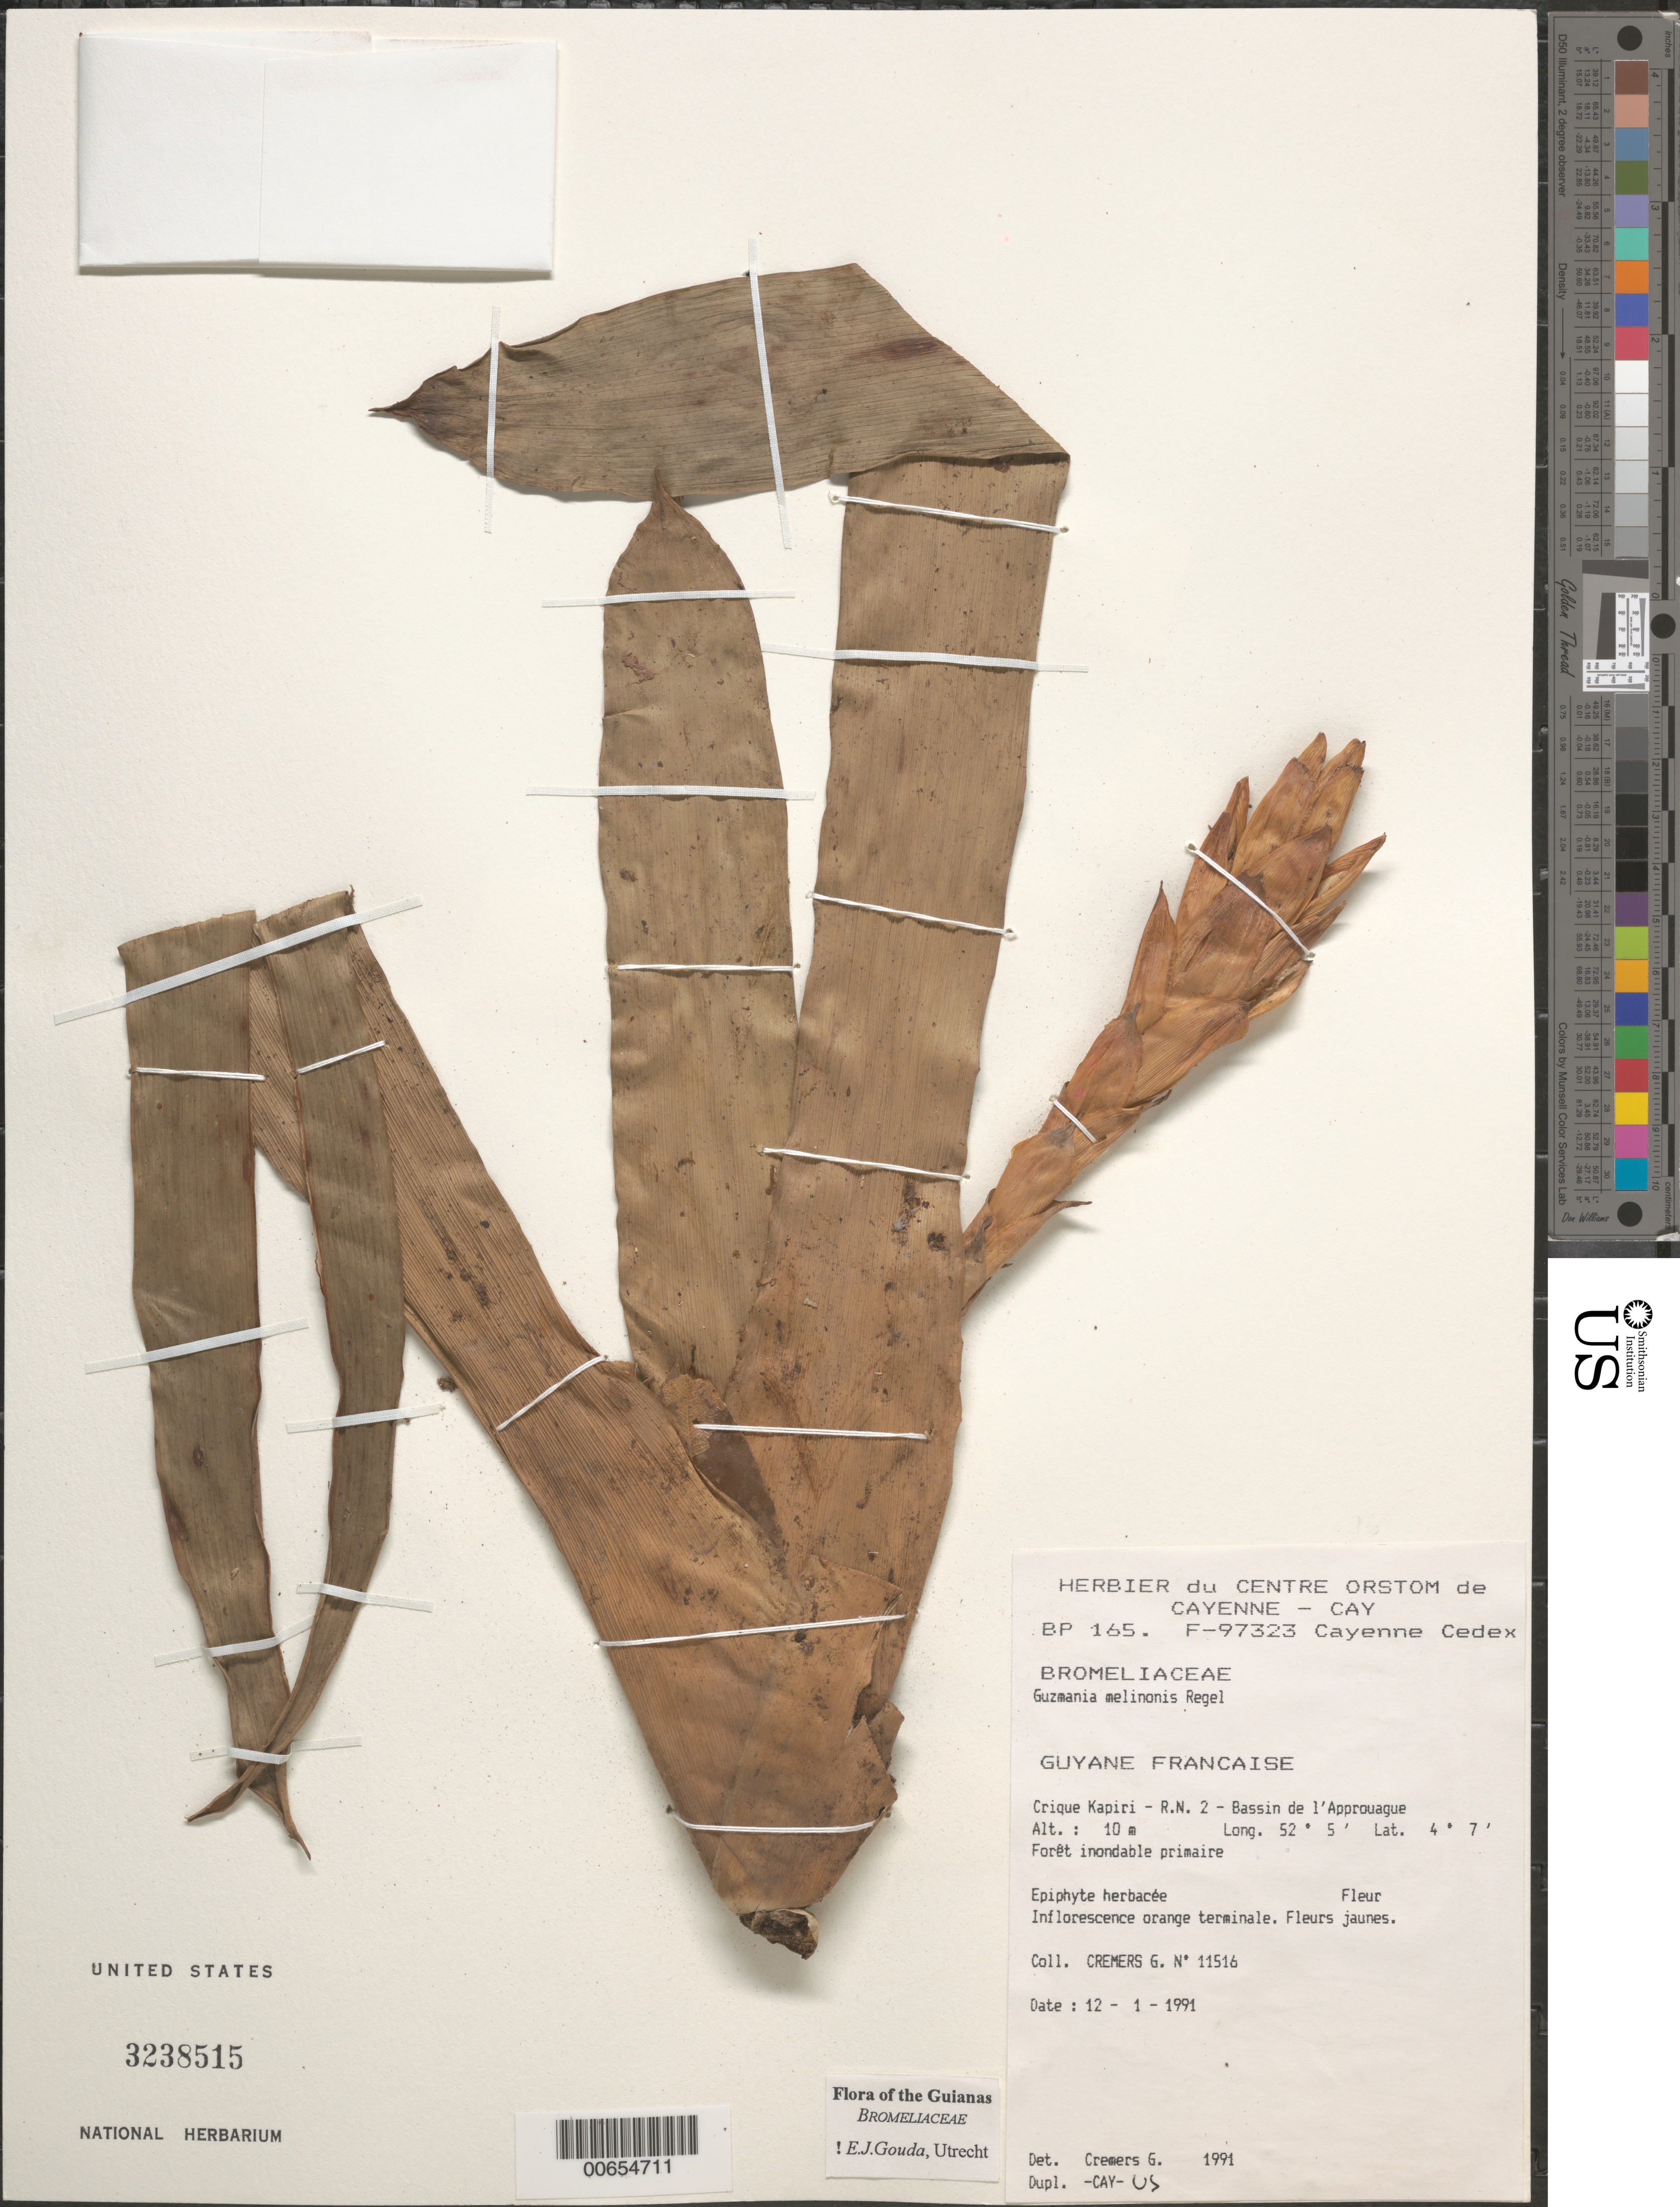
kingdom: Plantae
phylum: Tracheophyta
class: Liliopsida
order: Poales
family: Bromeliaceae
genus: Guzmania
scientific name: Guzmania melinonis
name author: Regel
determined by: Gouda, E. J.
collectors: G. Cremers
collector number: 11516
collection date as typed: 12-Jan-91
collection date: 1991-01-12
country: French Guiana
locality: Crique Kapiri, R.N. 2, Bassin de l'Approuague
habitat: Primay inundated forest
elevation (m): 10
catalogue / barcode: US 3238515